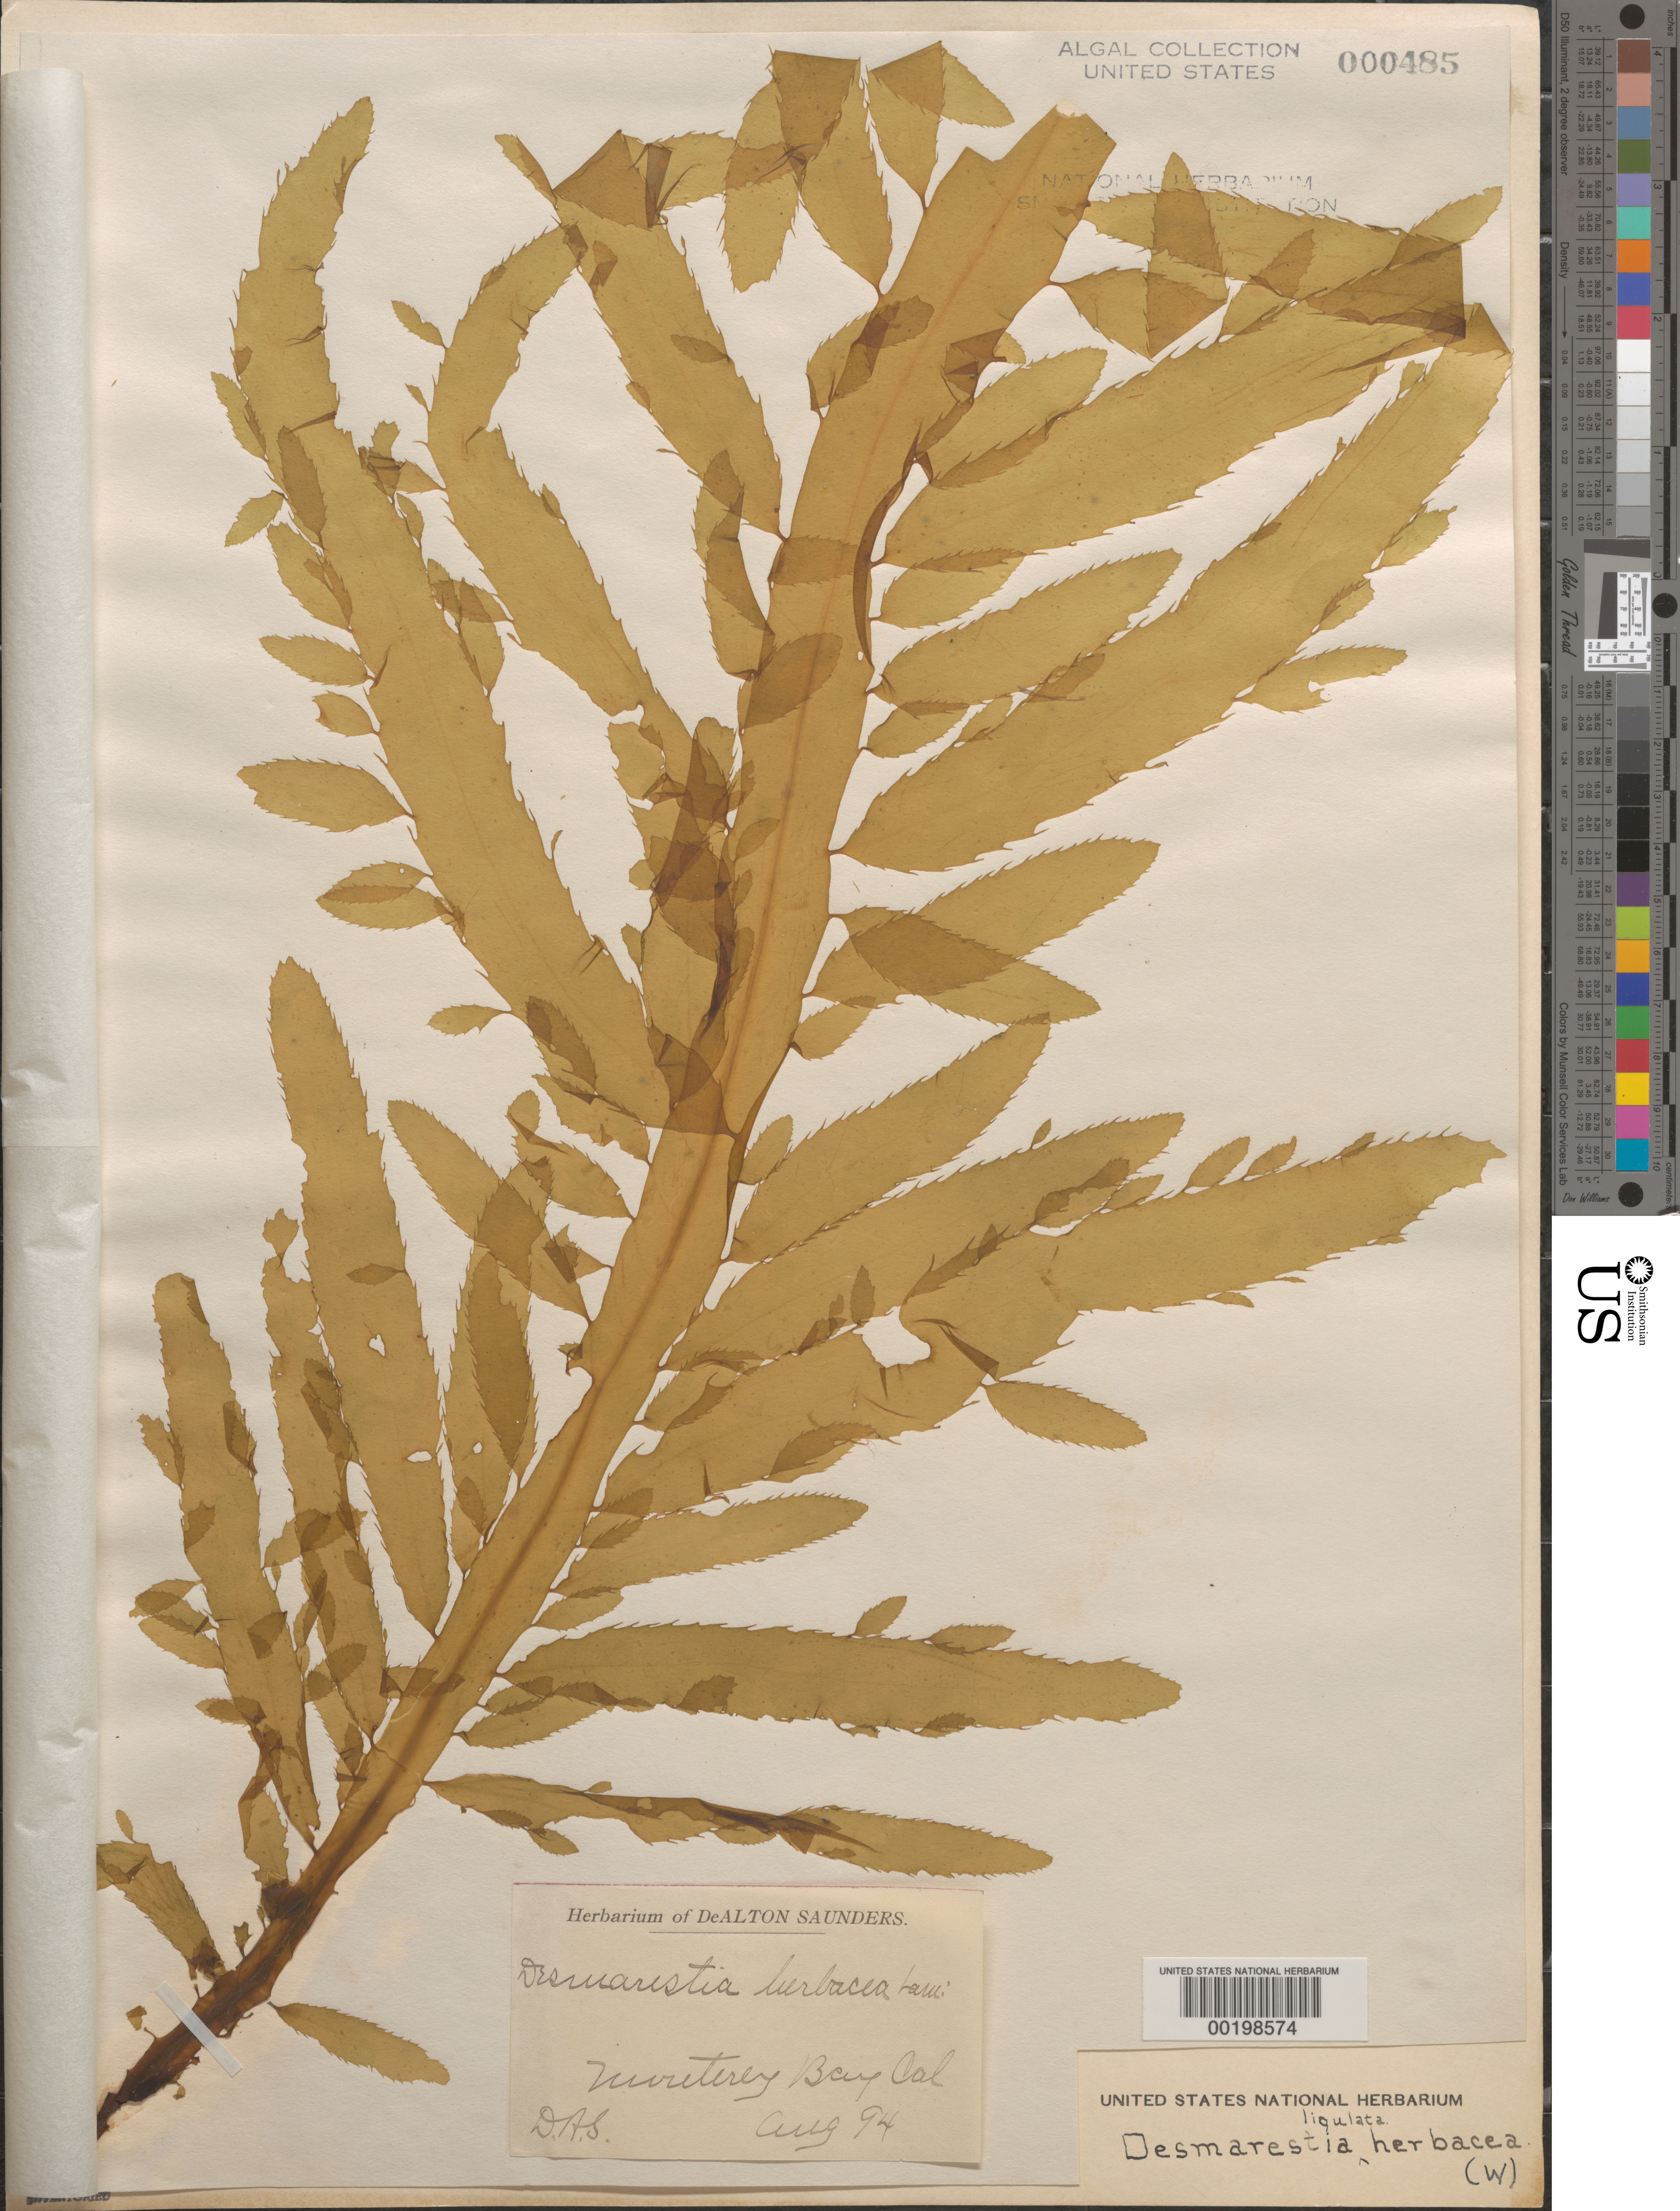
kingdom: Chromista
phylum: Ochrophyta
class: Phaeophyceae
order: Desmarestiales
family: Desmarestiaceae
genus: Desmarestia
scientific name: Desmarestia herbacea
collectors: D. Saunders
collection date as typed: Aug 1894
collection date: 1894-08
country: United States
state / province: California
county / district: Monterey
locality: Monterey Bay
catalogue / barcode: US 485